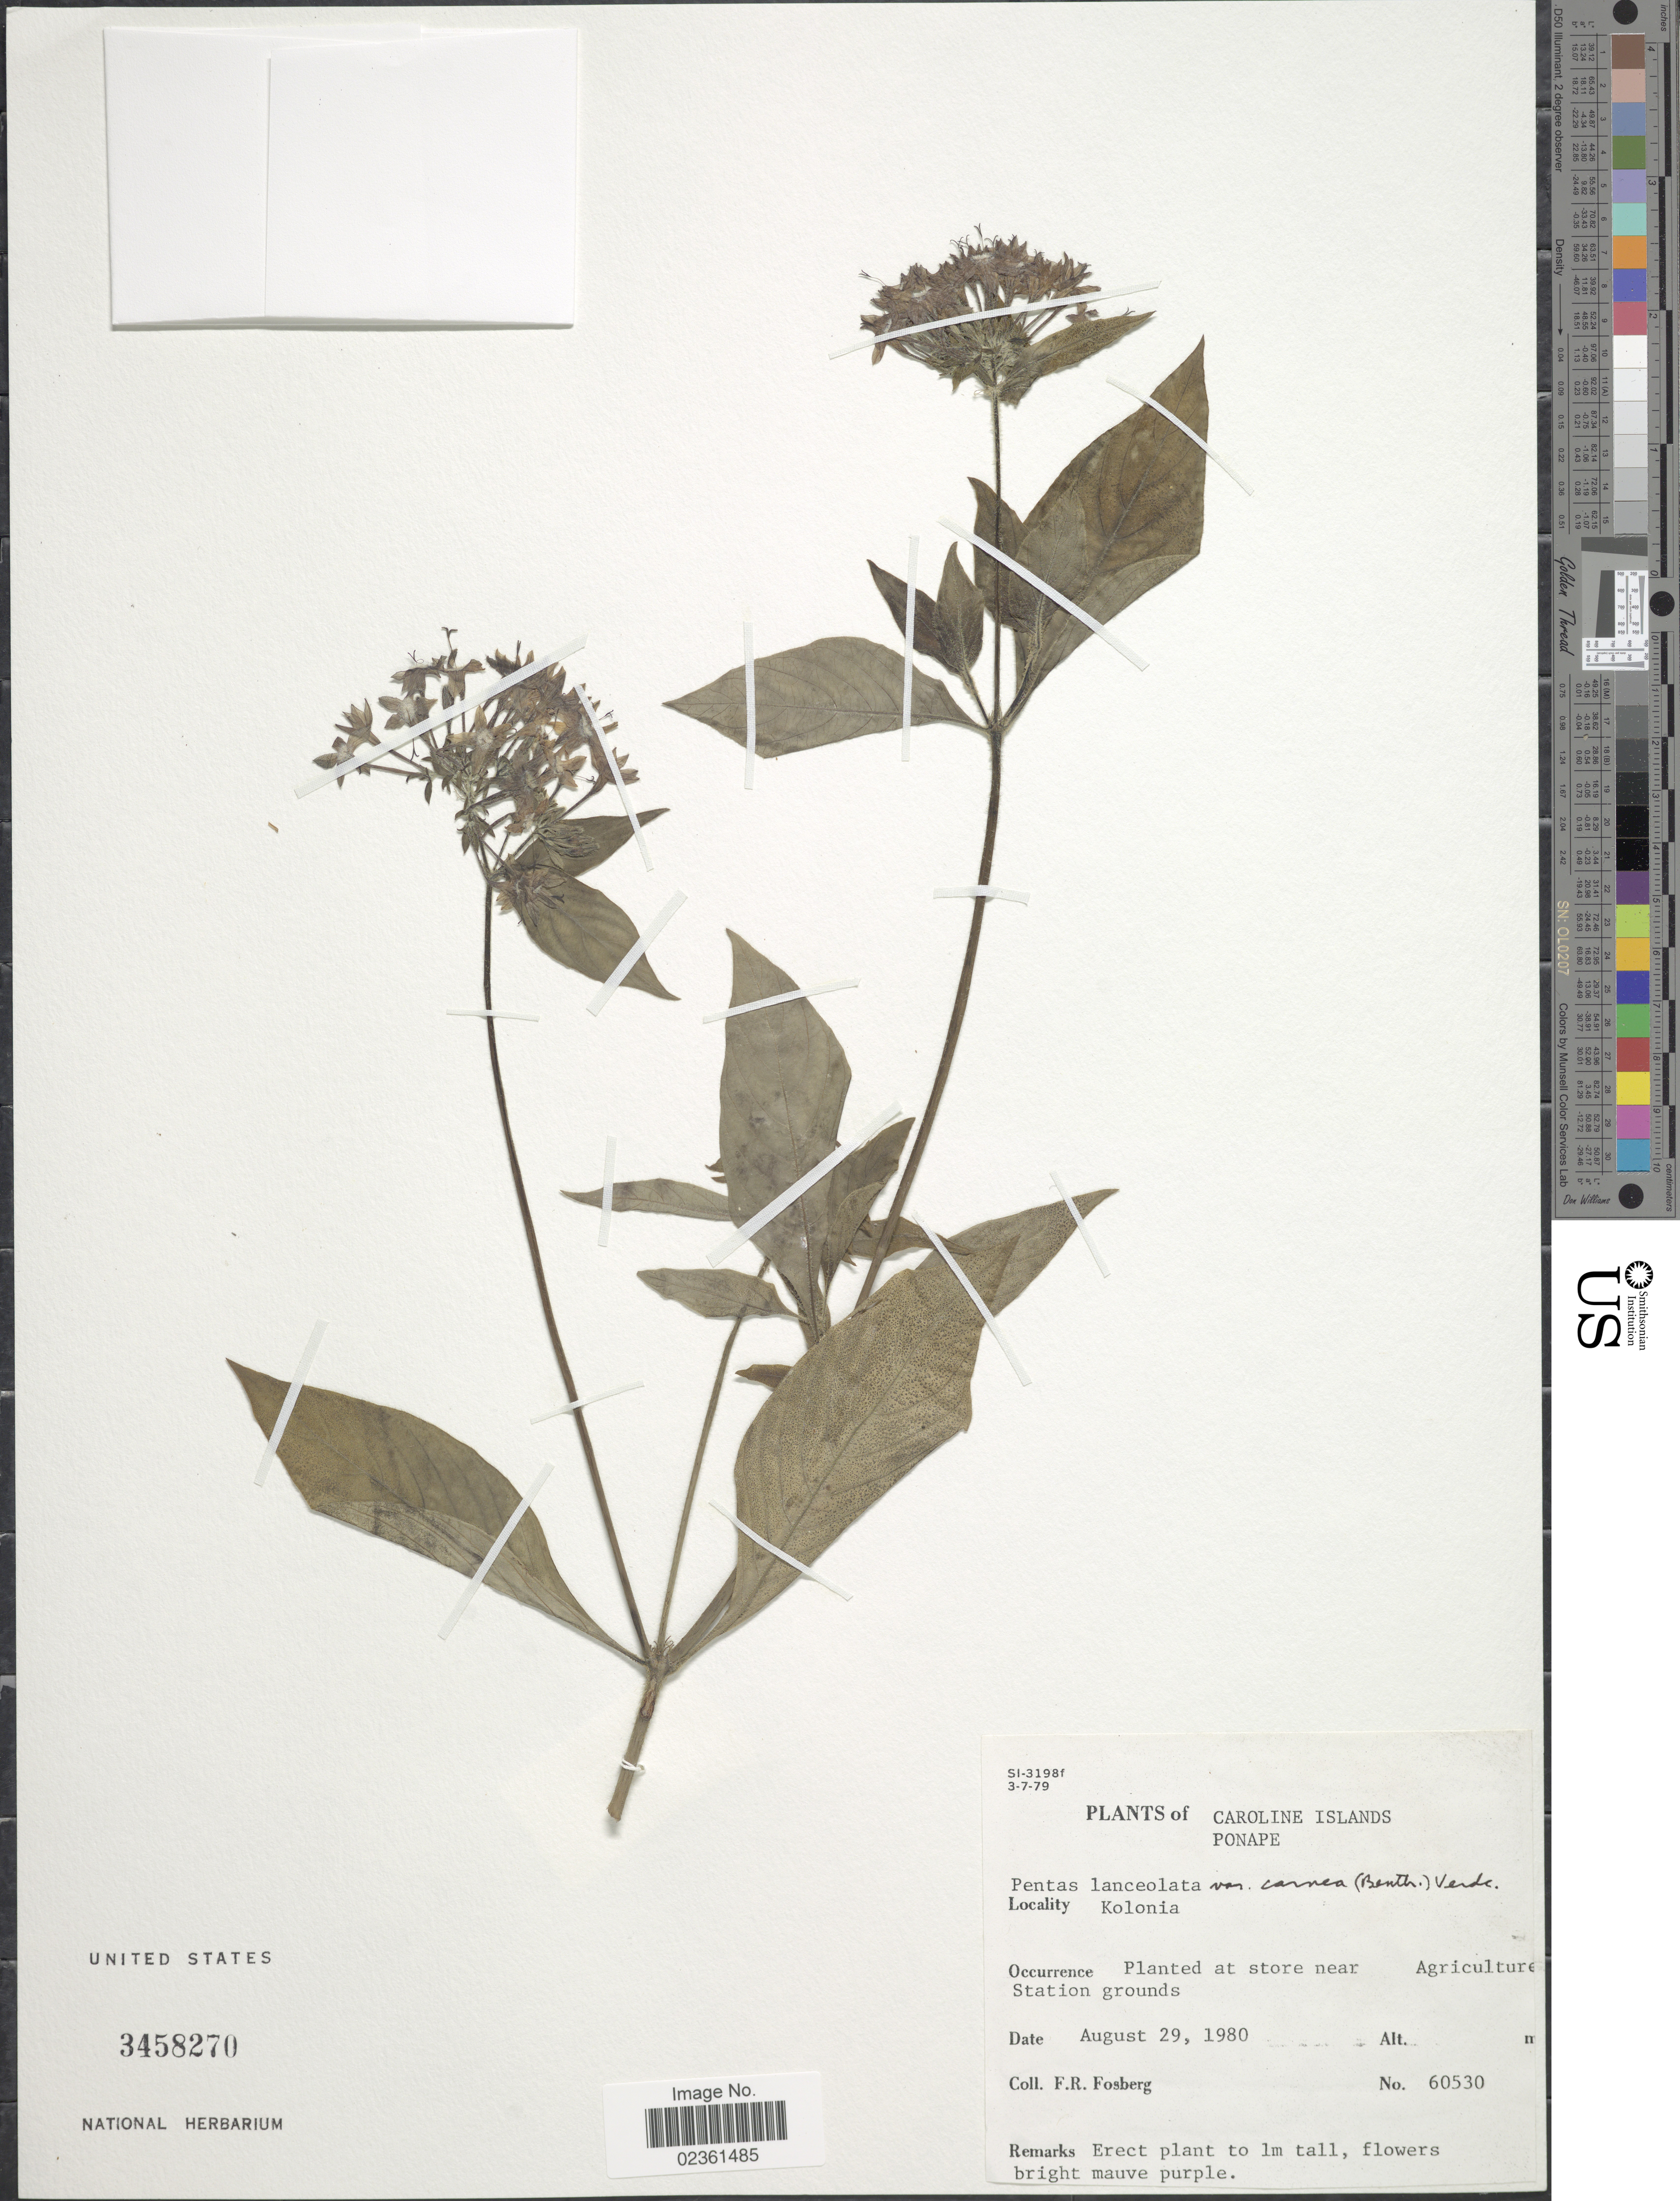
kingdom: Plantae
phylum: Tracheophyta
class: Magnoliopsida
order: Gentianales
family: Rubiaceae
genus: Pentas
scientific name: Pentas lanceolata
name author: (Forssk.) Deflers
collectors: F. R. Fosberg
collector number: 60530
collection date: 1980-08-29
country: Micronesia, Federated States of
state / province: Pohnpei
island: Pohnpei [Ponape]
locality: Caroline Islands, Ponape, Kolonia, at shore near Agriculture Station grounds.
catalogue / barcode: US 3458270